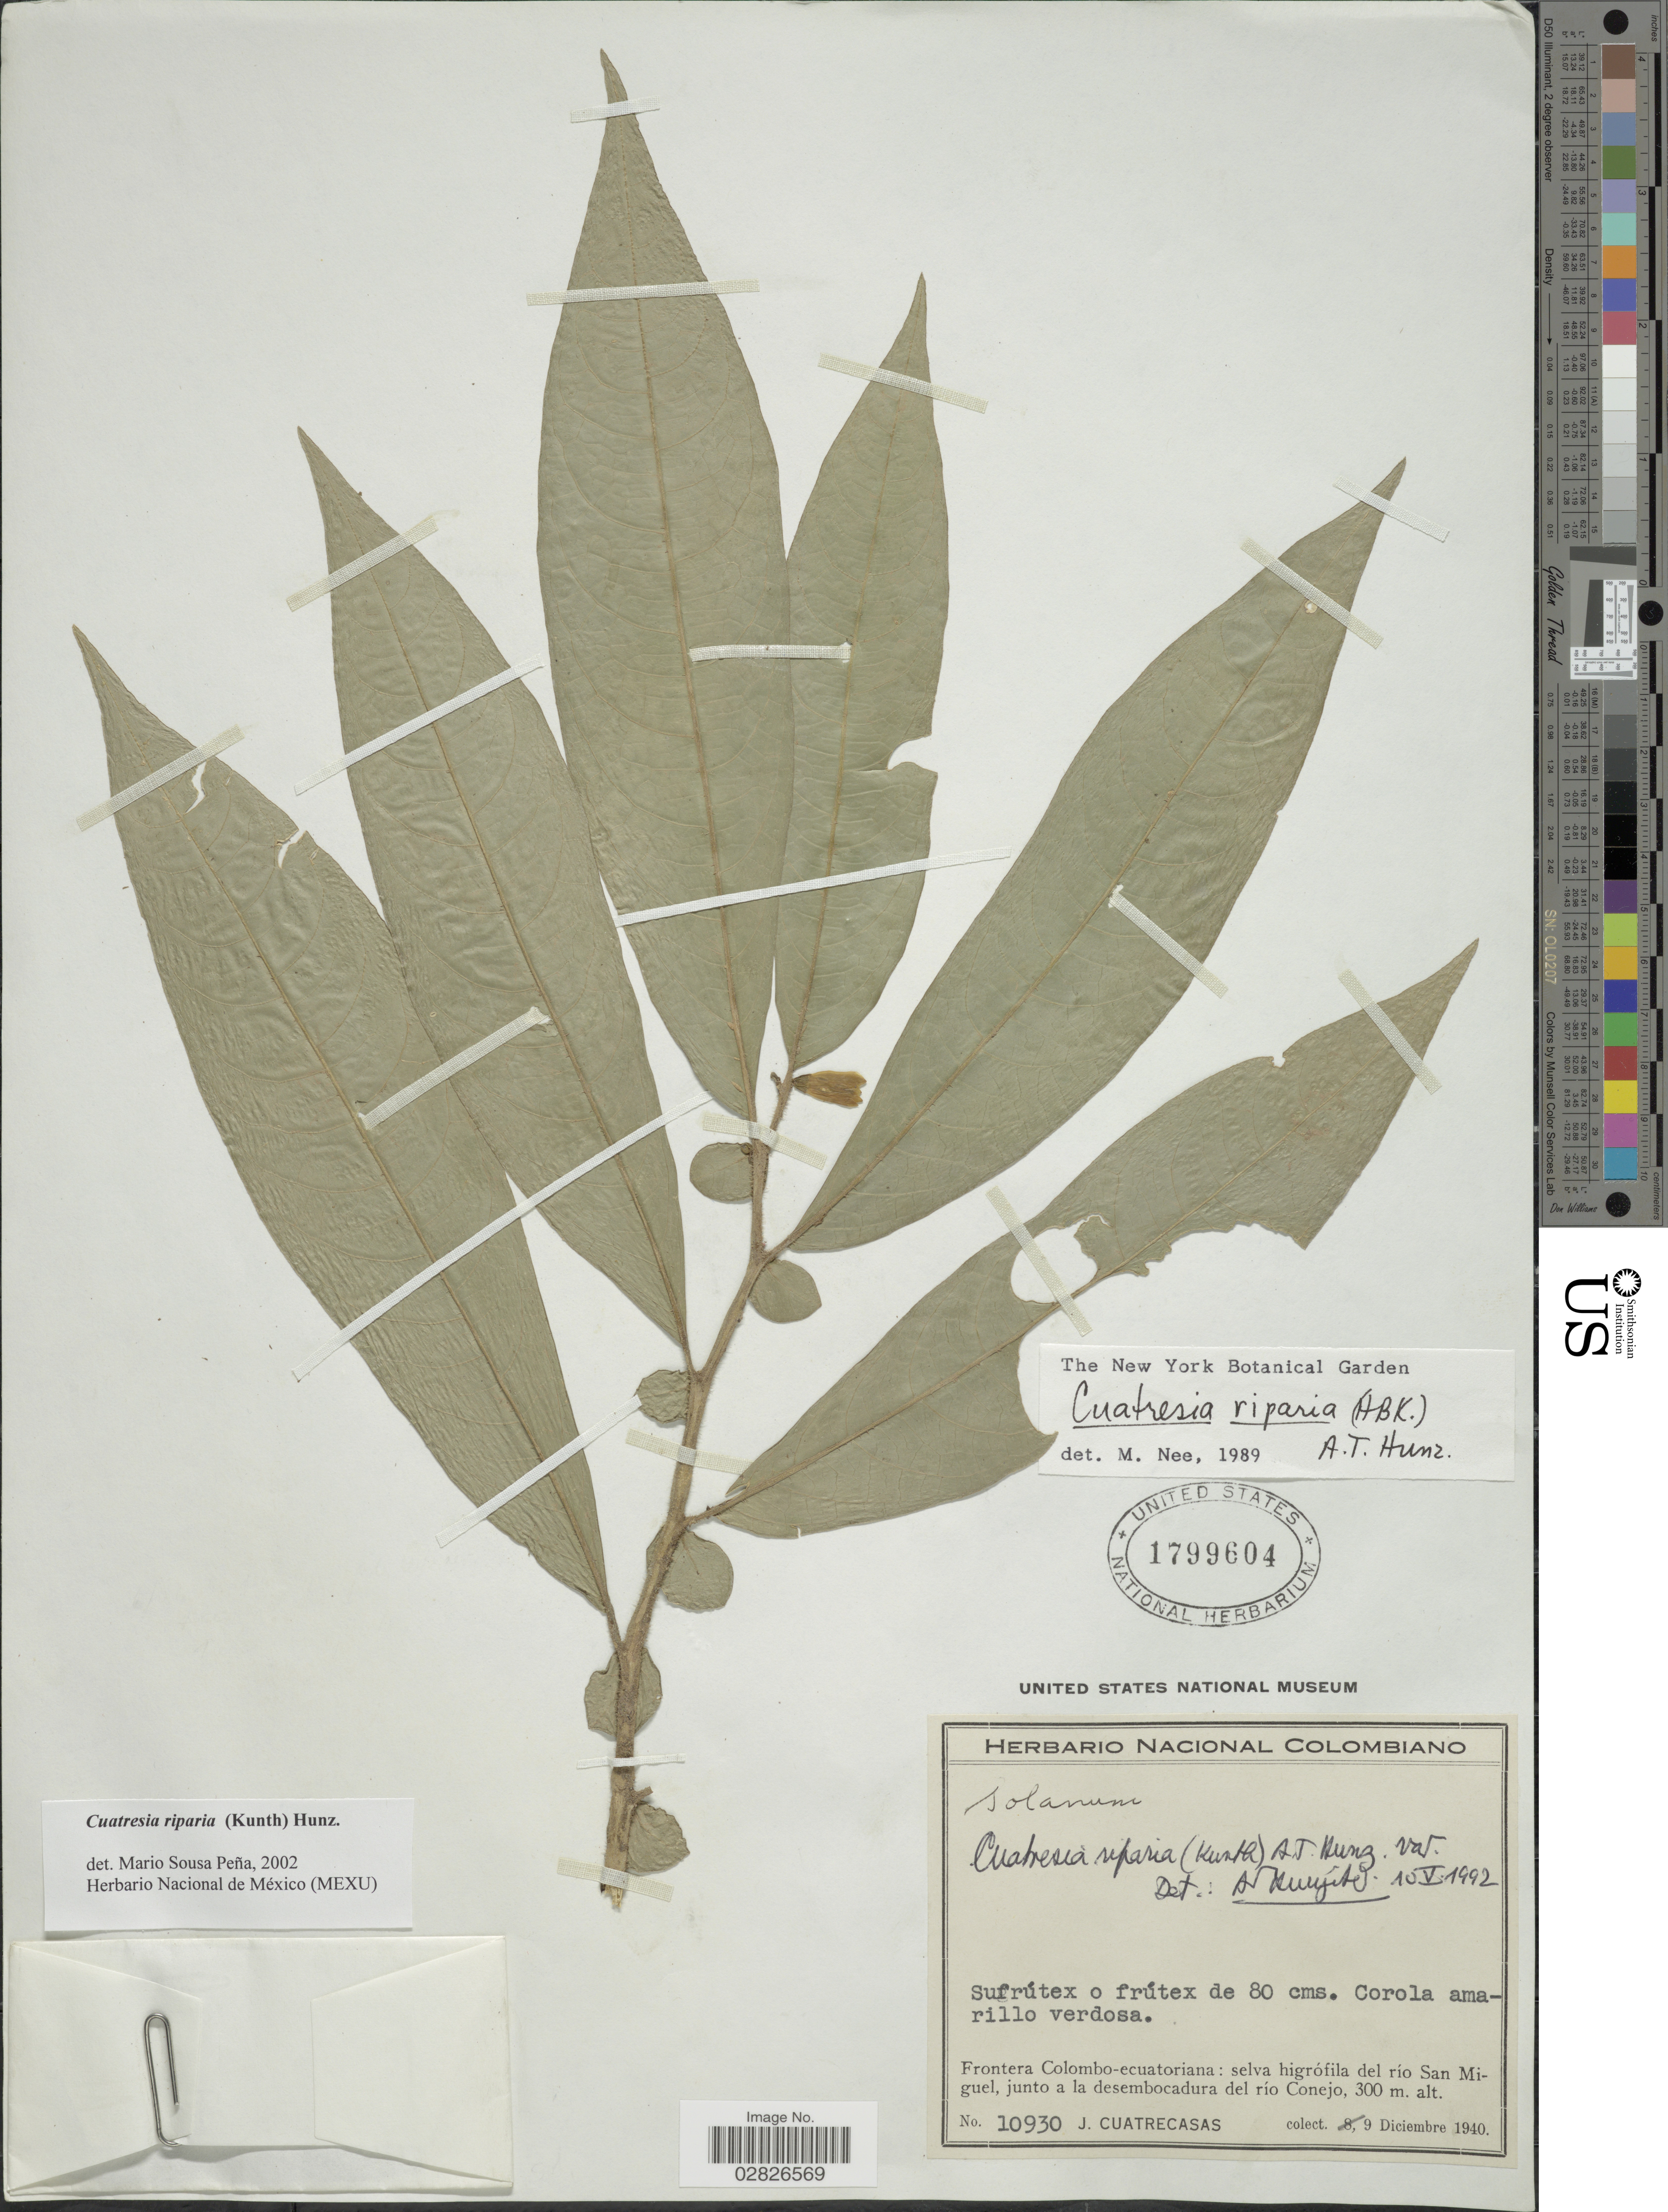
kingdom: Plantae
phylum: Tracheophyta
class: Magnoliopsida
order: Solanales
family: Solanaceae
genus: Cuatresia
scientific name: Cuatresia riparia var. riparia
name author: (Kunth) Hunz.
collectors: J. Cuatrecasas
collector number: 10930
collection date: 1940-12-09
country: Colombia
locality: Frontera Colombo-ecuatoriana, selva higrófila del río San Miguel, junto a la desembocadura del río Conejo.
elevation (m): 300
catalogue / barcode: US 1799604